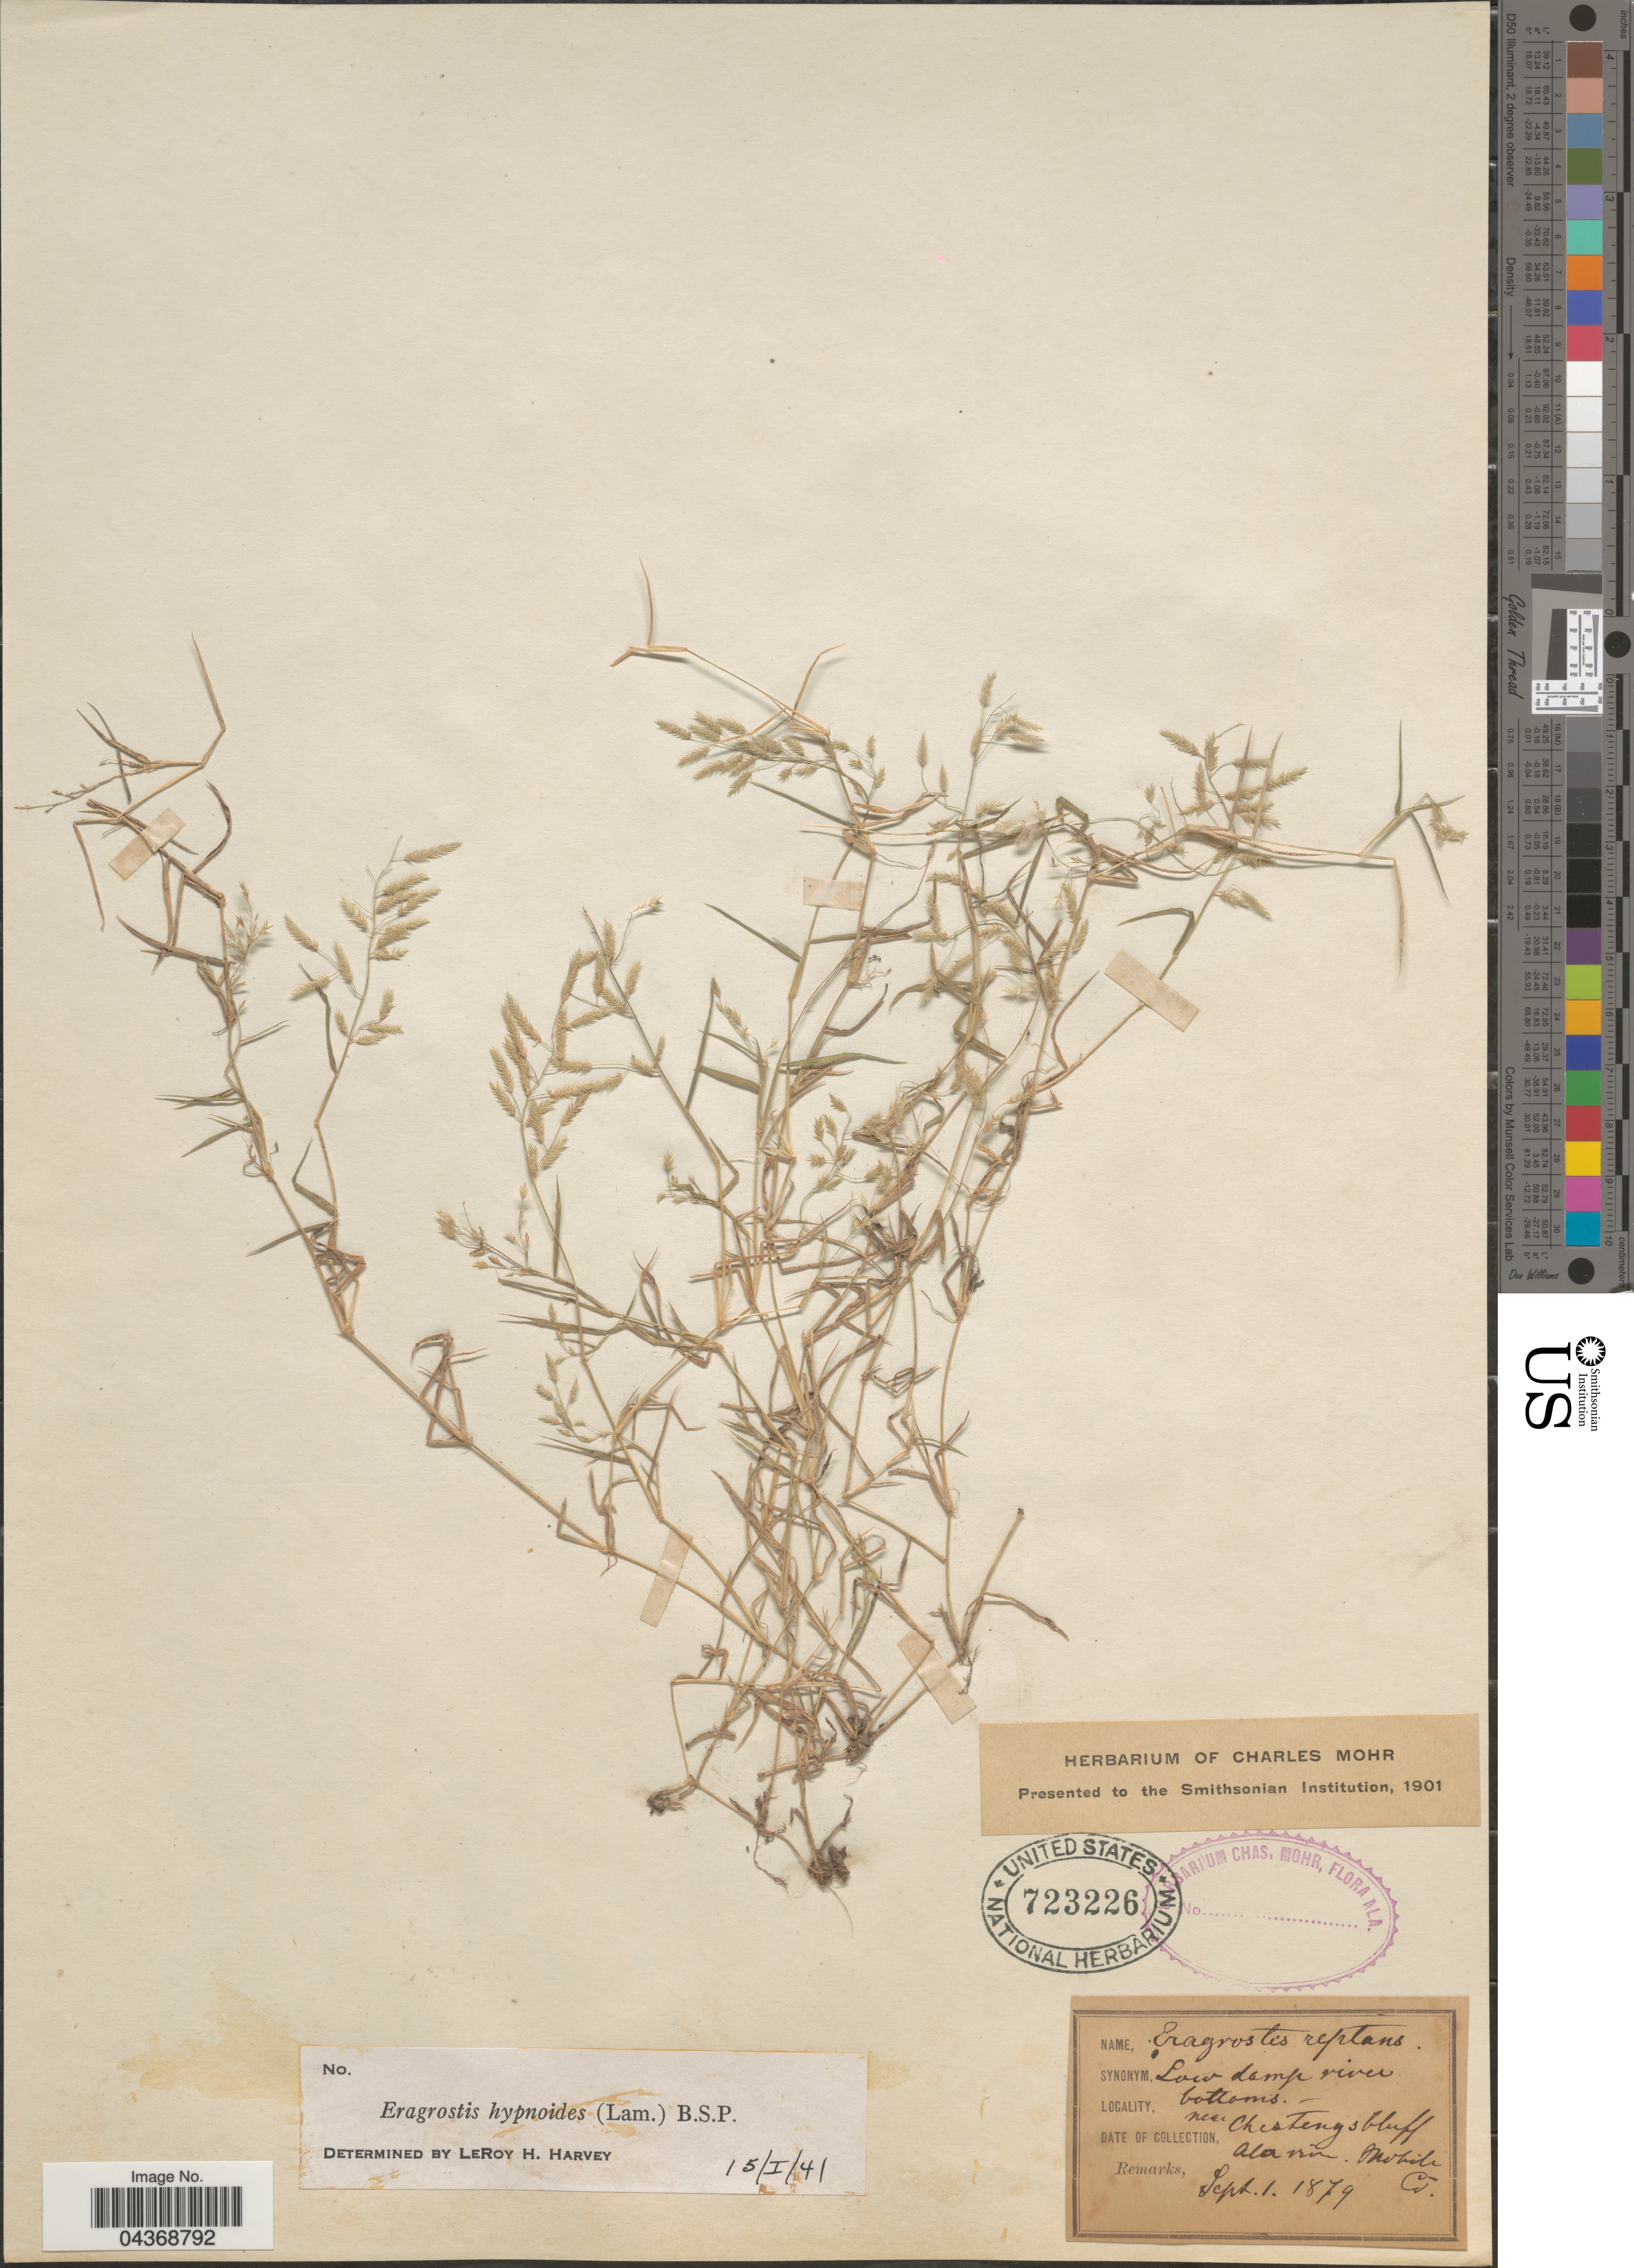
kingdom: Plantae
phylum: Tracheophyta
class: Liliopsida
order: Poales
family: Poaceae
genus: Eragrostis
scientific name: Eragrostis hypnoides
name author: (Lam.) Britton, Stearns & Poggenb.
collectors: ex herb. Charles Mohr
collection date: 1879-09-01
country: United States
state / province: Alabama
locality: Near Chesteny's bluff. Mobile Co.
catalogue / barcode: US 723226